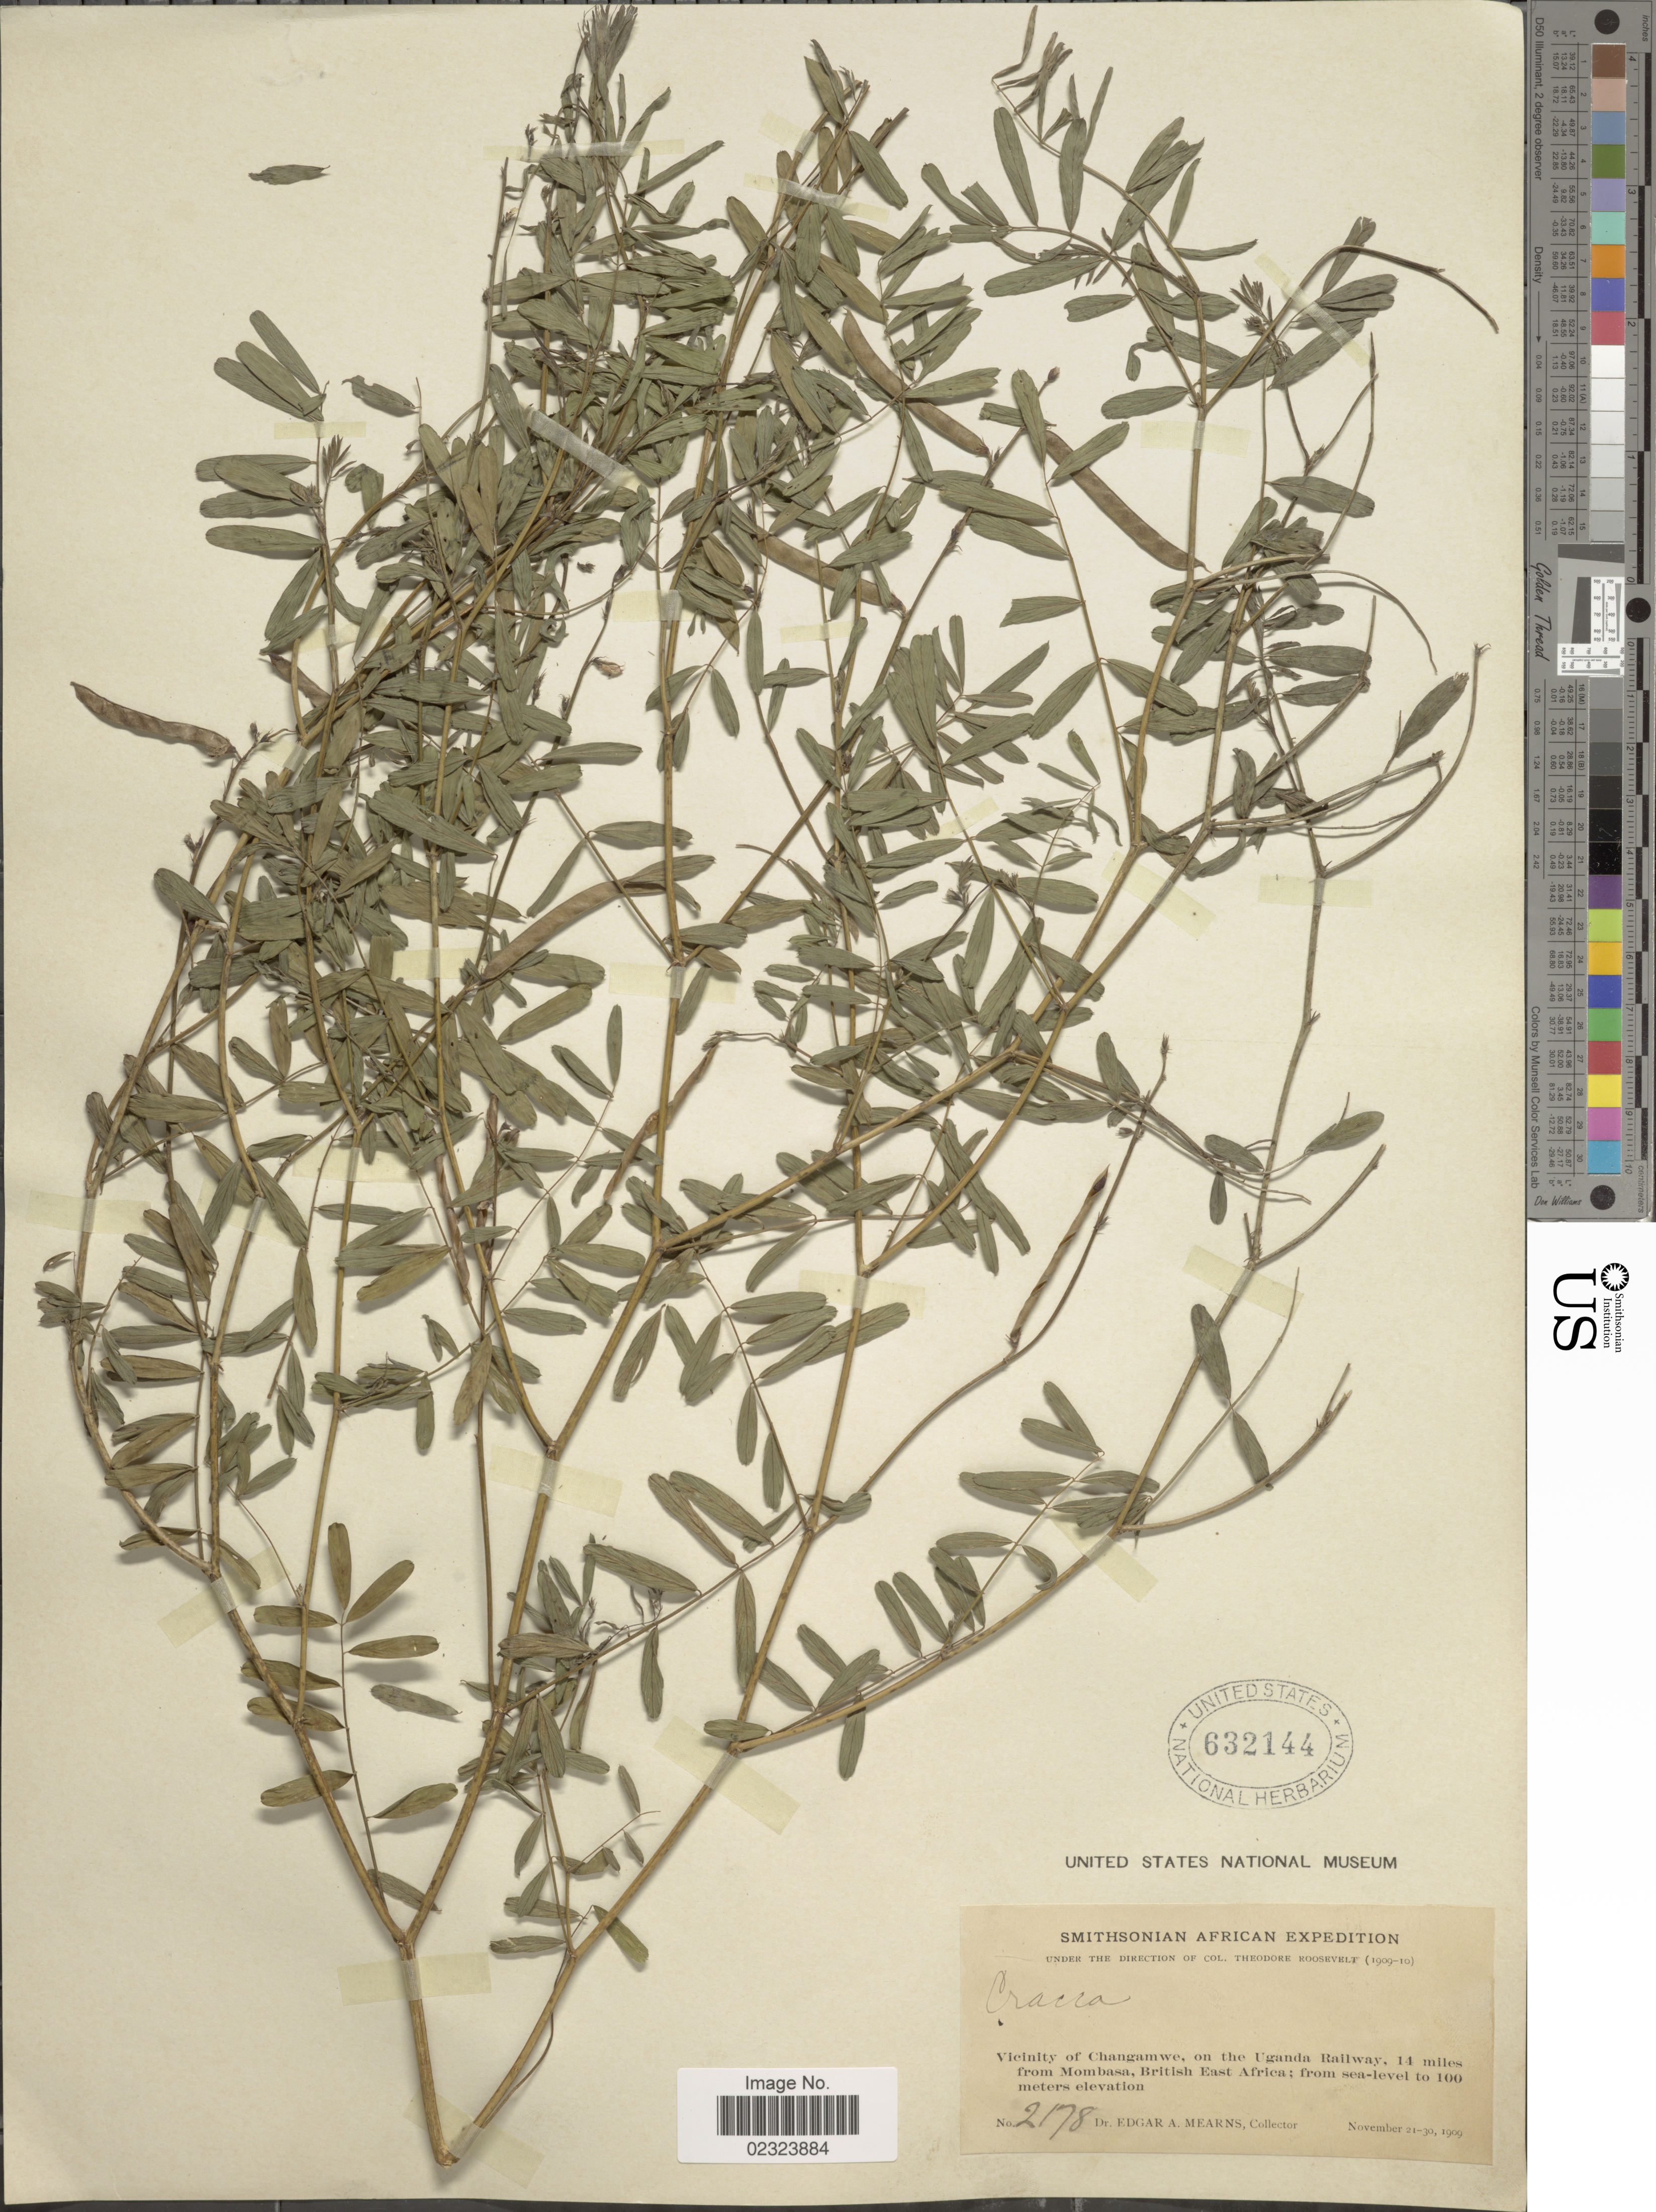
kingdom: Plantae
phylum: Tracheophyta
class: Magnoliopsida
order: Fabales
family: Fabaceae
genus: Tephrosia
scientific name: Tephrosia sp.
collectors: E. A. Mearns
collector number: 2178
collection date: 1909-11-21/1909-11-30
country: Kenya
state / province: Mombasa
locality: Vicinity of Changamwe, on the Uganda Railway, 14 miles from Mombasa, British East Africa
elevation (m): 100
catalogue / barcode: US 632144